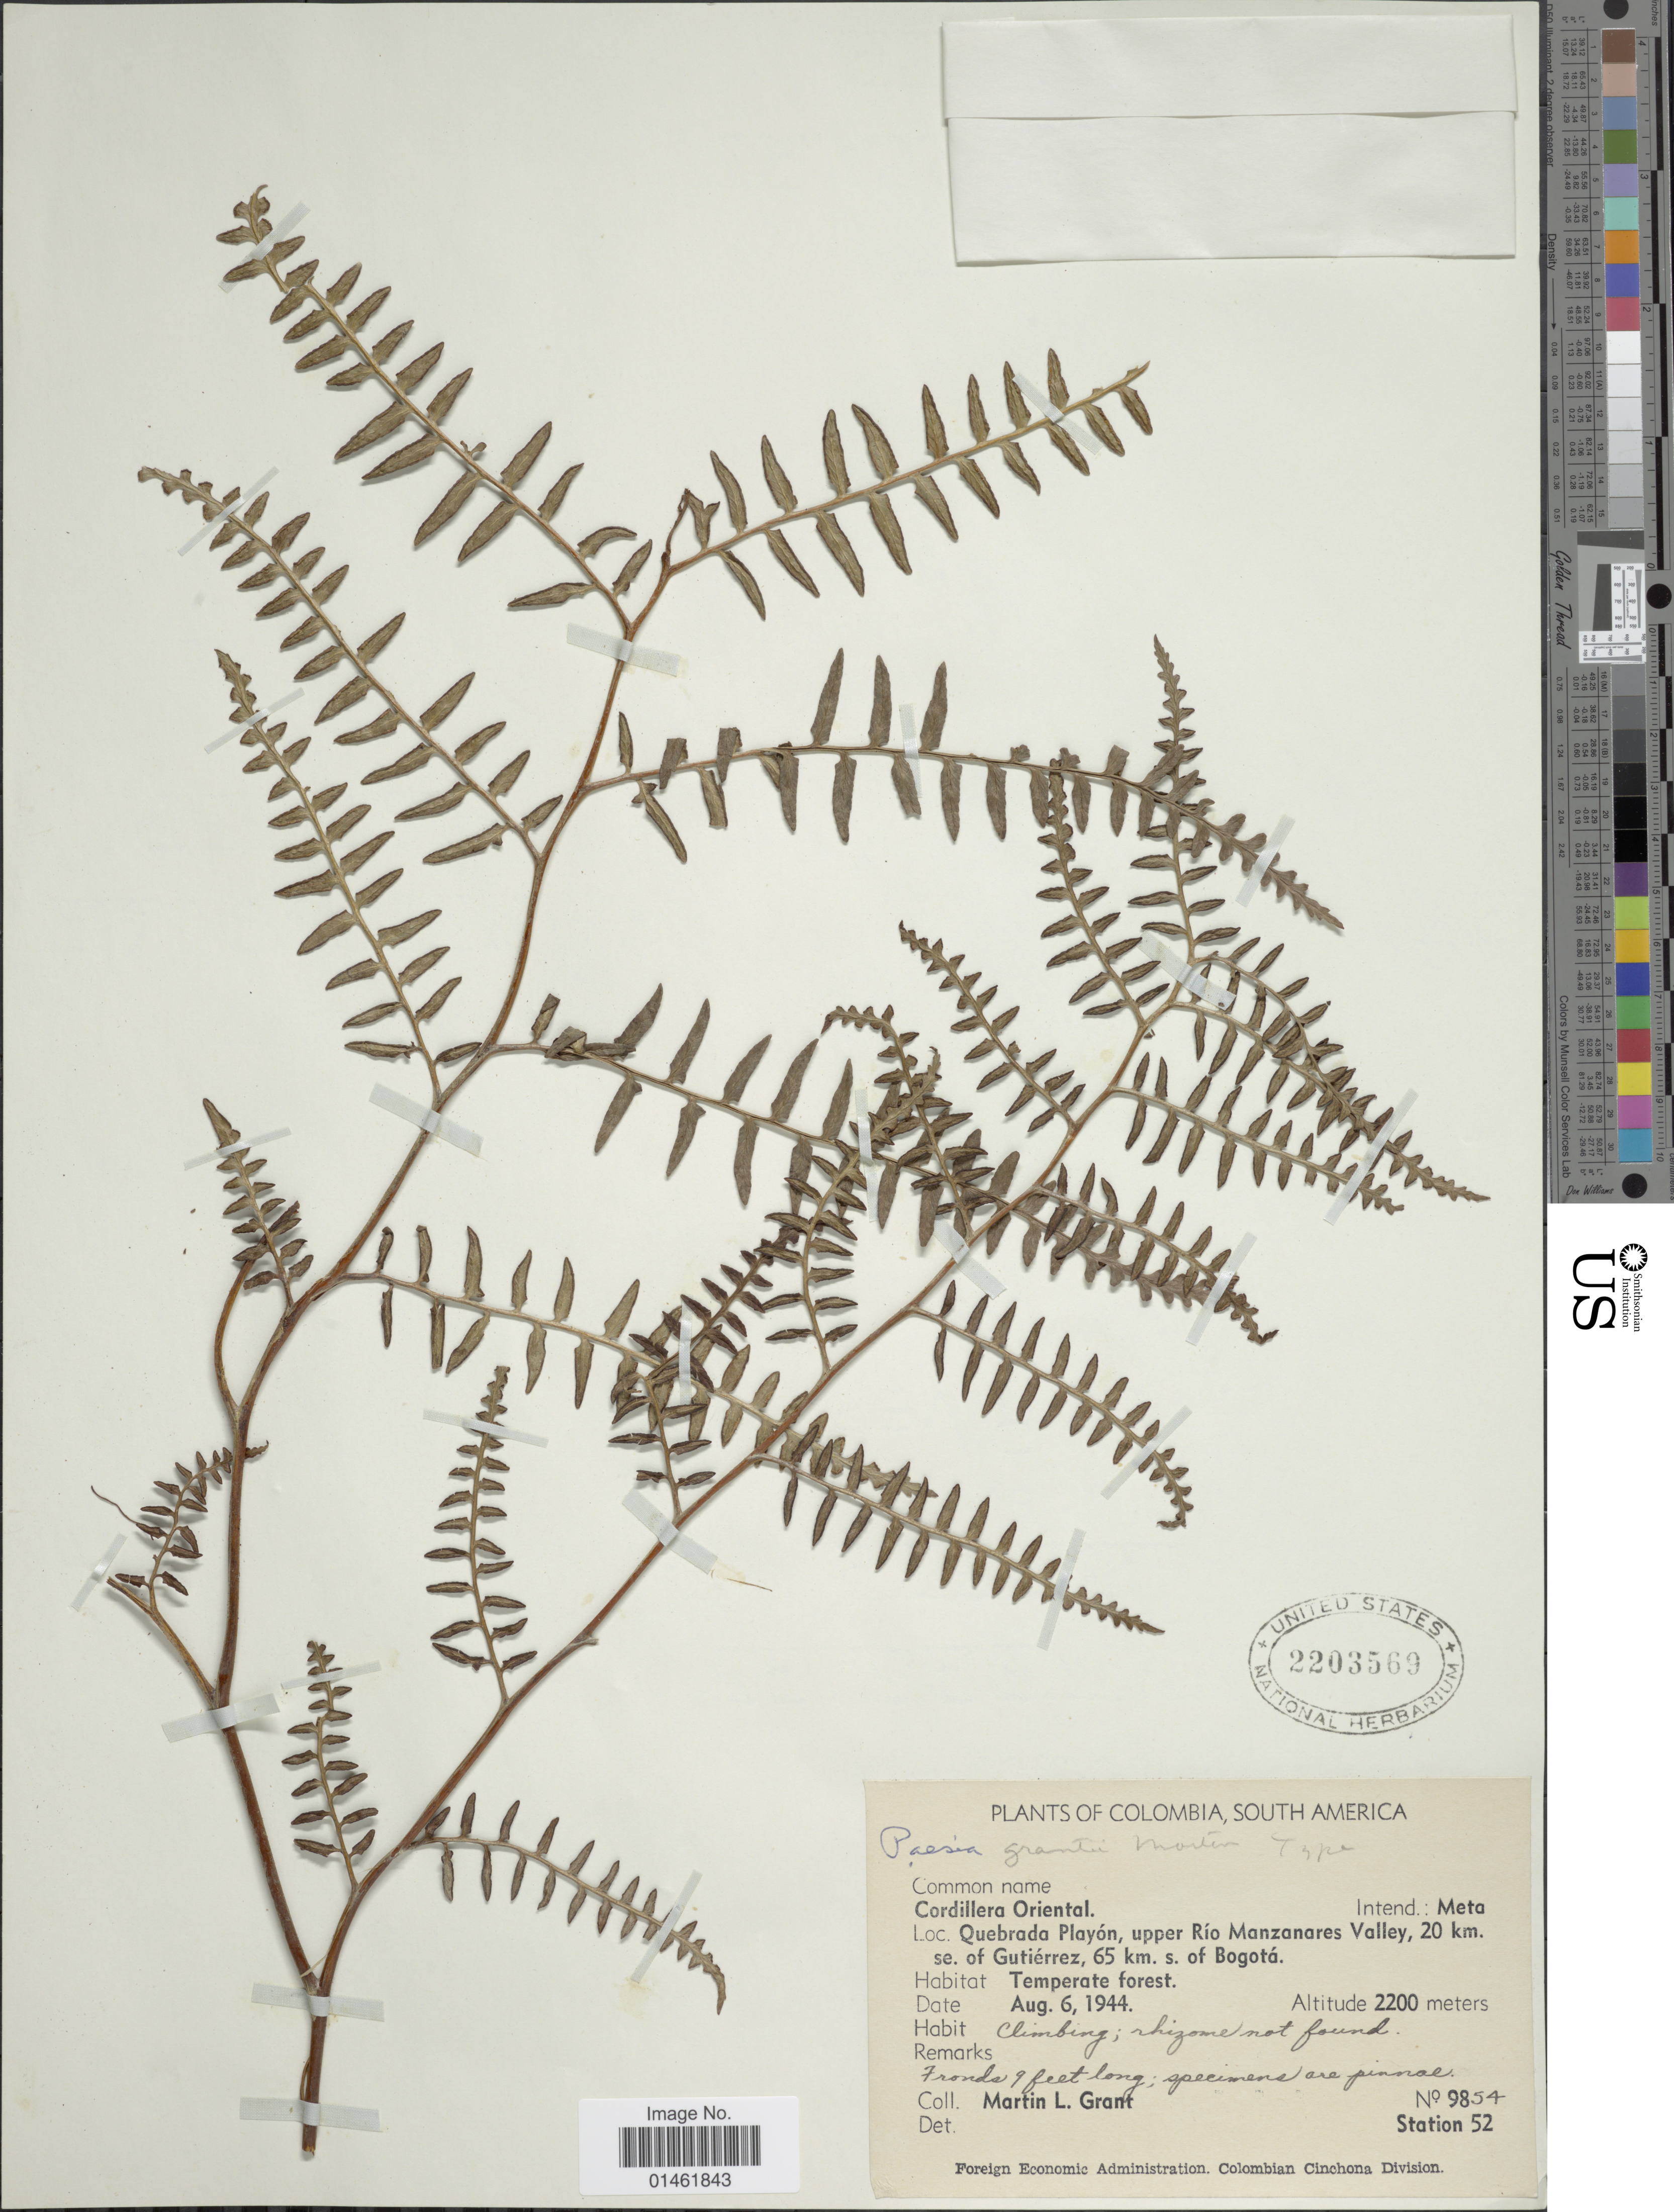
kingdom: Plantae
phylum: Tracheophyta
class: Polypodiopsida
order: Polypodiales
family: Dennstaedtiaceae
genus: Paesia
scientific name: Paesia glandulosa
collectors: M. L. Grant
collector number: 9854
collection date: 1944-08-06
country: Colombia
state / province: Meta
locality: South America, Cordillera Oriental, Intend: Meta, Quebrada Playón, upper Rio Manzanares Valley, 20km se of Gutierrez, 65 km s. of Bogotá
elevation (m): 2200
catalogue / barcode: US 2203569